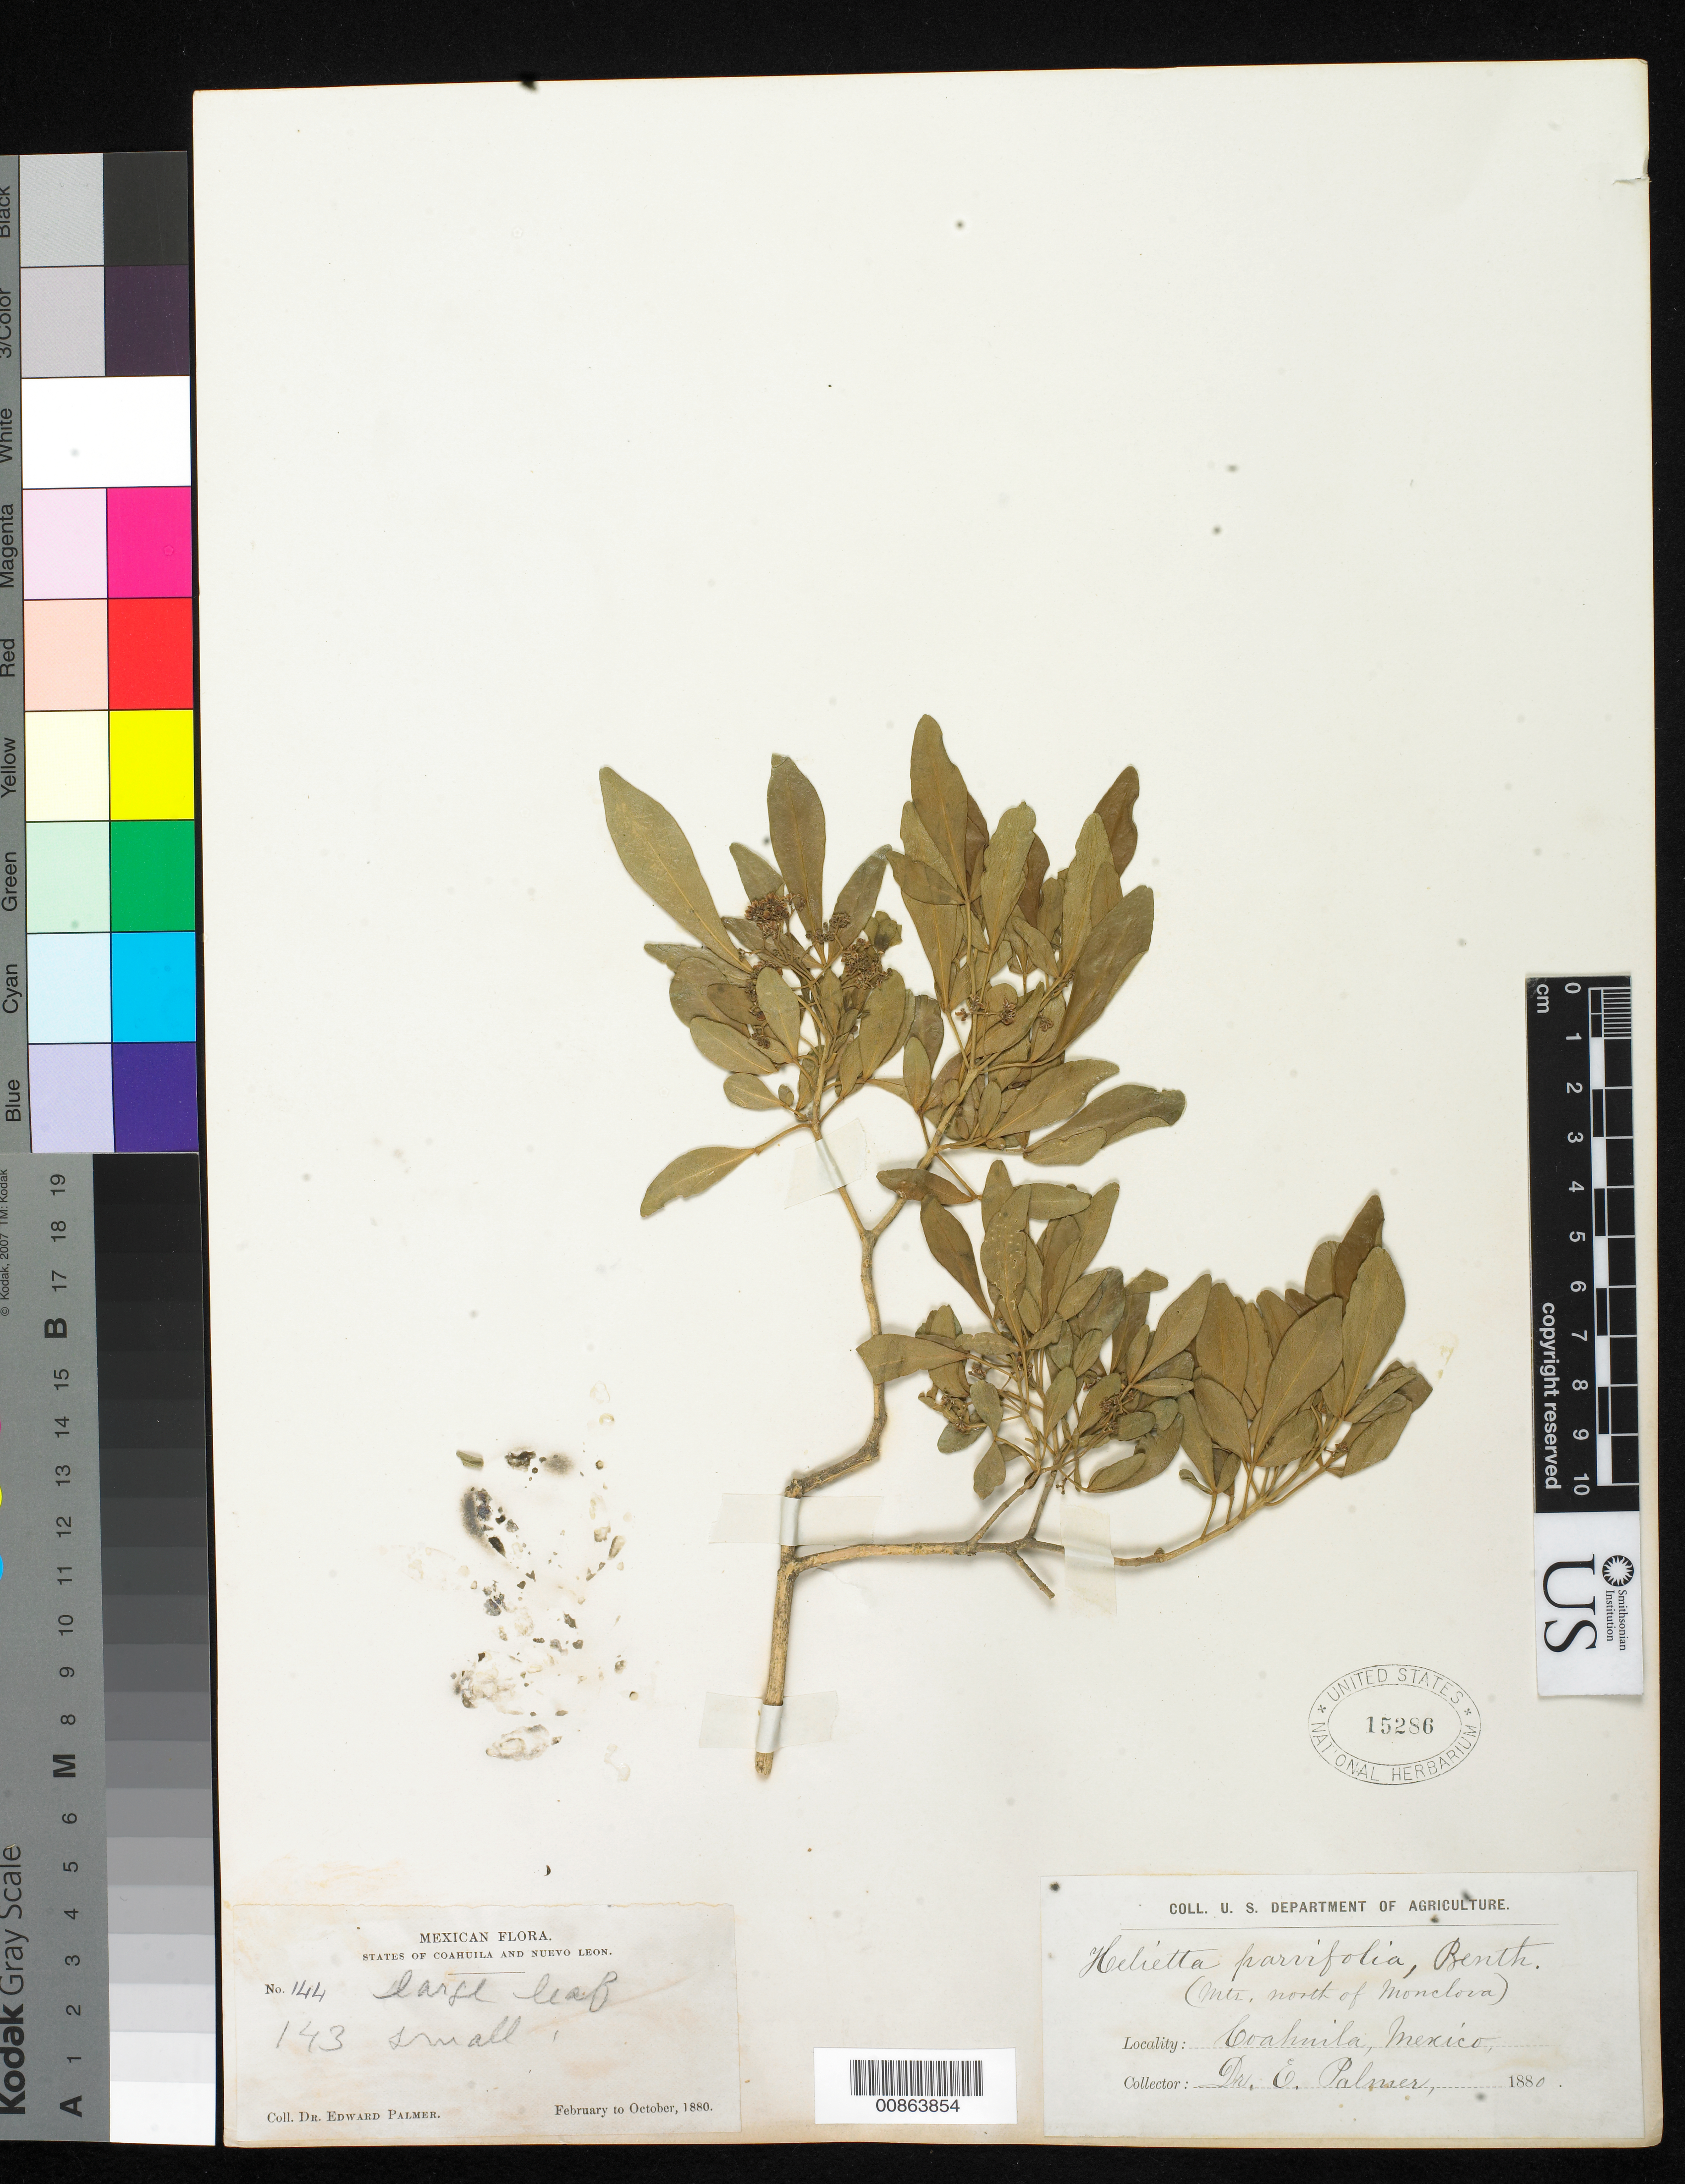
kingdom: Plantae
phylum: Tracheophyta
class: Magnoliopsida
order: Sapindales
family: Rutaceae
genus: Helietta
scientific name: Helietta parvifolia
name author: (A. Gray ex Hemsl.) Benth.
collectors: E. Palmer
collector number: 143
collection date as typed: Feb 1880 to -- Oct 1880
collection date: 1880-02/1880-10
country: Mexico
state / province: Coahuila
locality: Mts. north of Monclova, Coahuila.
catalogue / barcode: US 15286